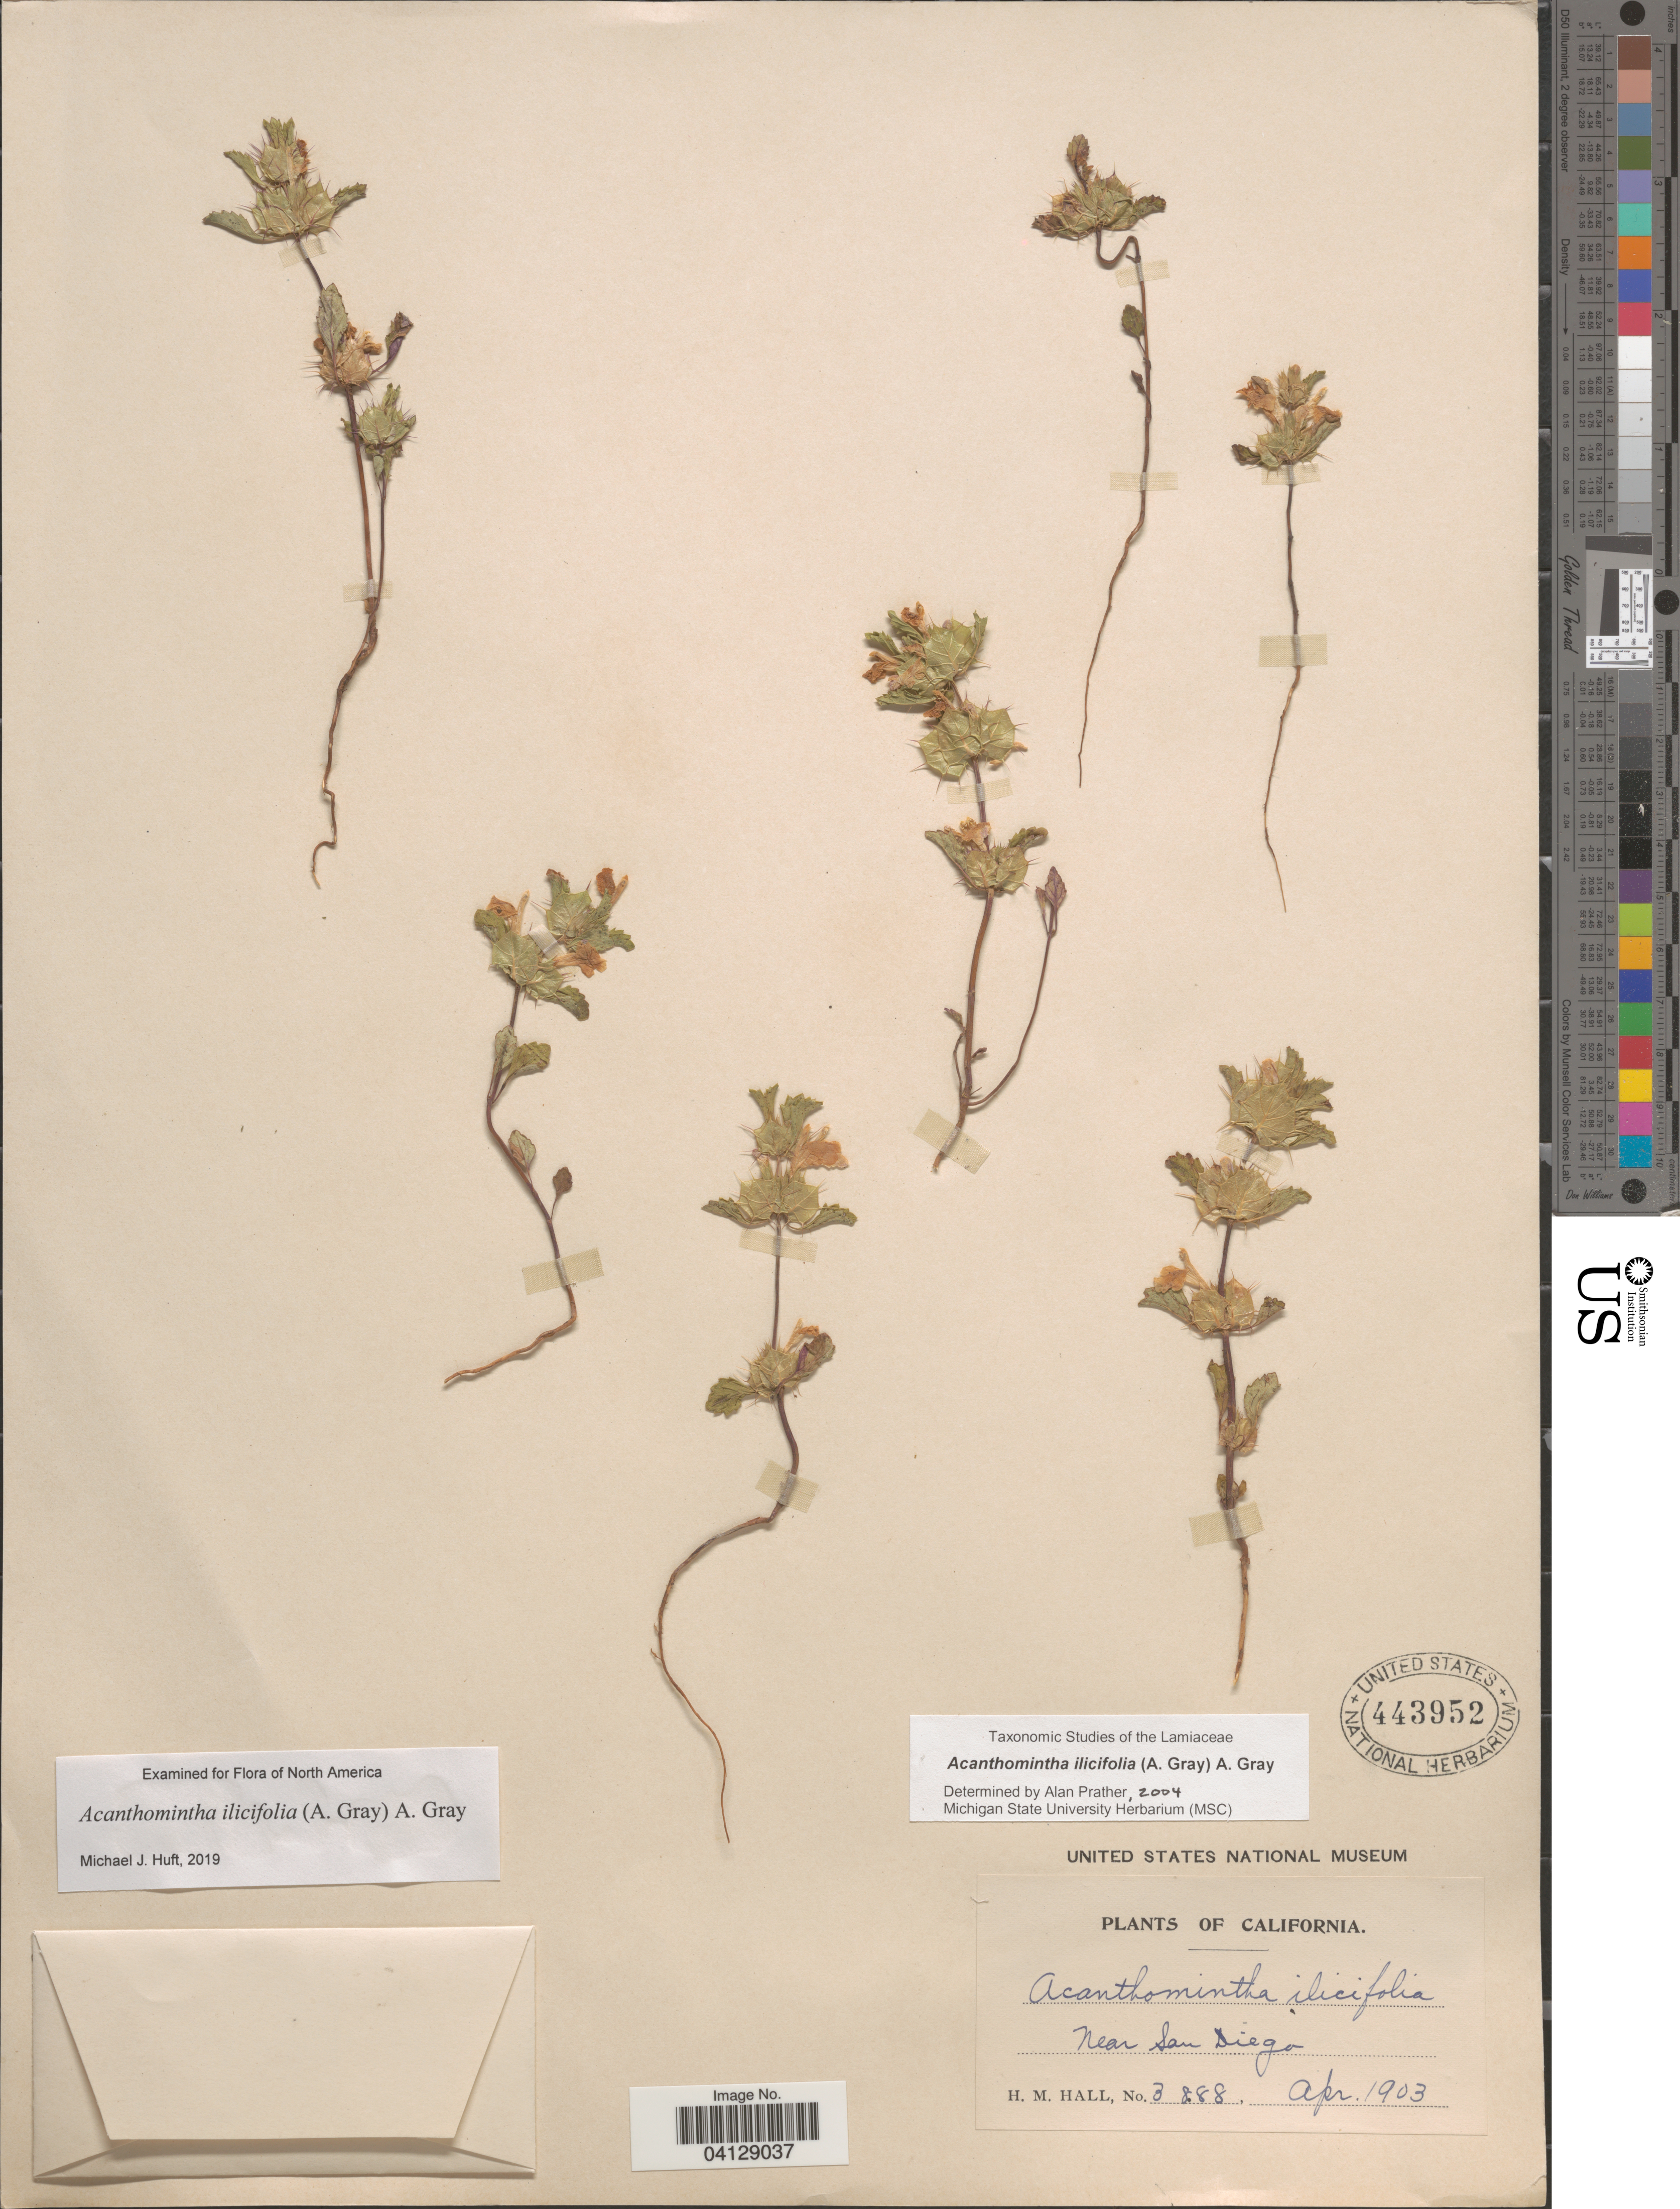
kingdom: Plantae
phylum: Tracheophyta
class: Magnoliopsida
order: Lamiales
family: Lamiaceae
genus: Acanthomintha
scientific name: Acanthomintha ilicifolia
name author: A. Gray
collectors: H. M. Hall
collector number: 3888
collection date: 1903-04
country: United States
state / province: California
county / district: San Diego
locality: Near San Diego.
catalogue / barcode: US 443952